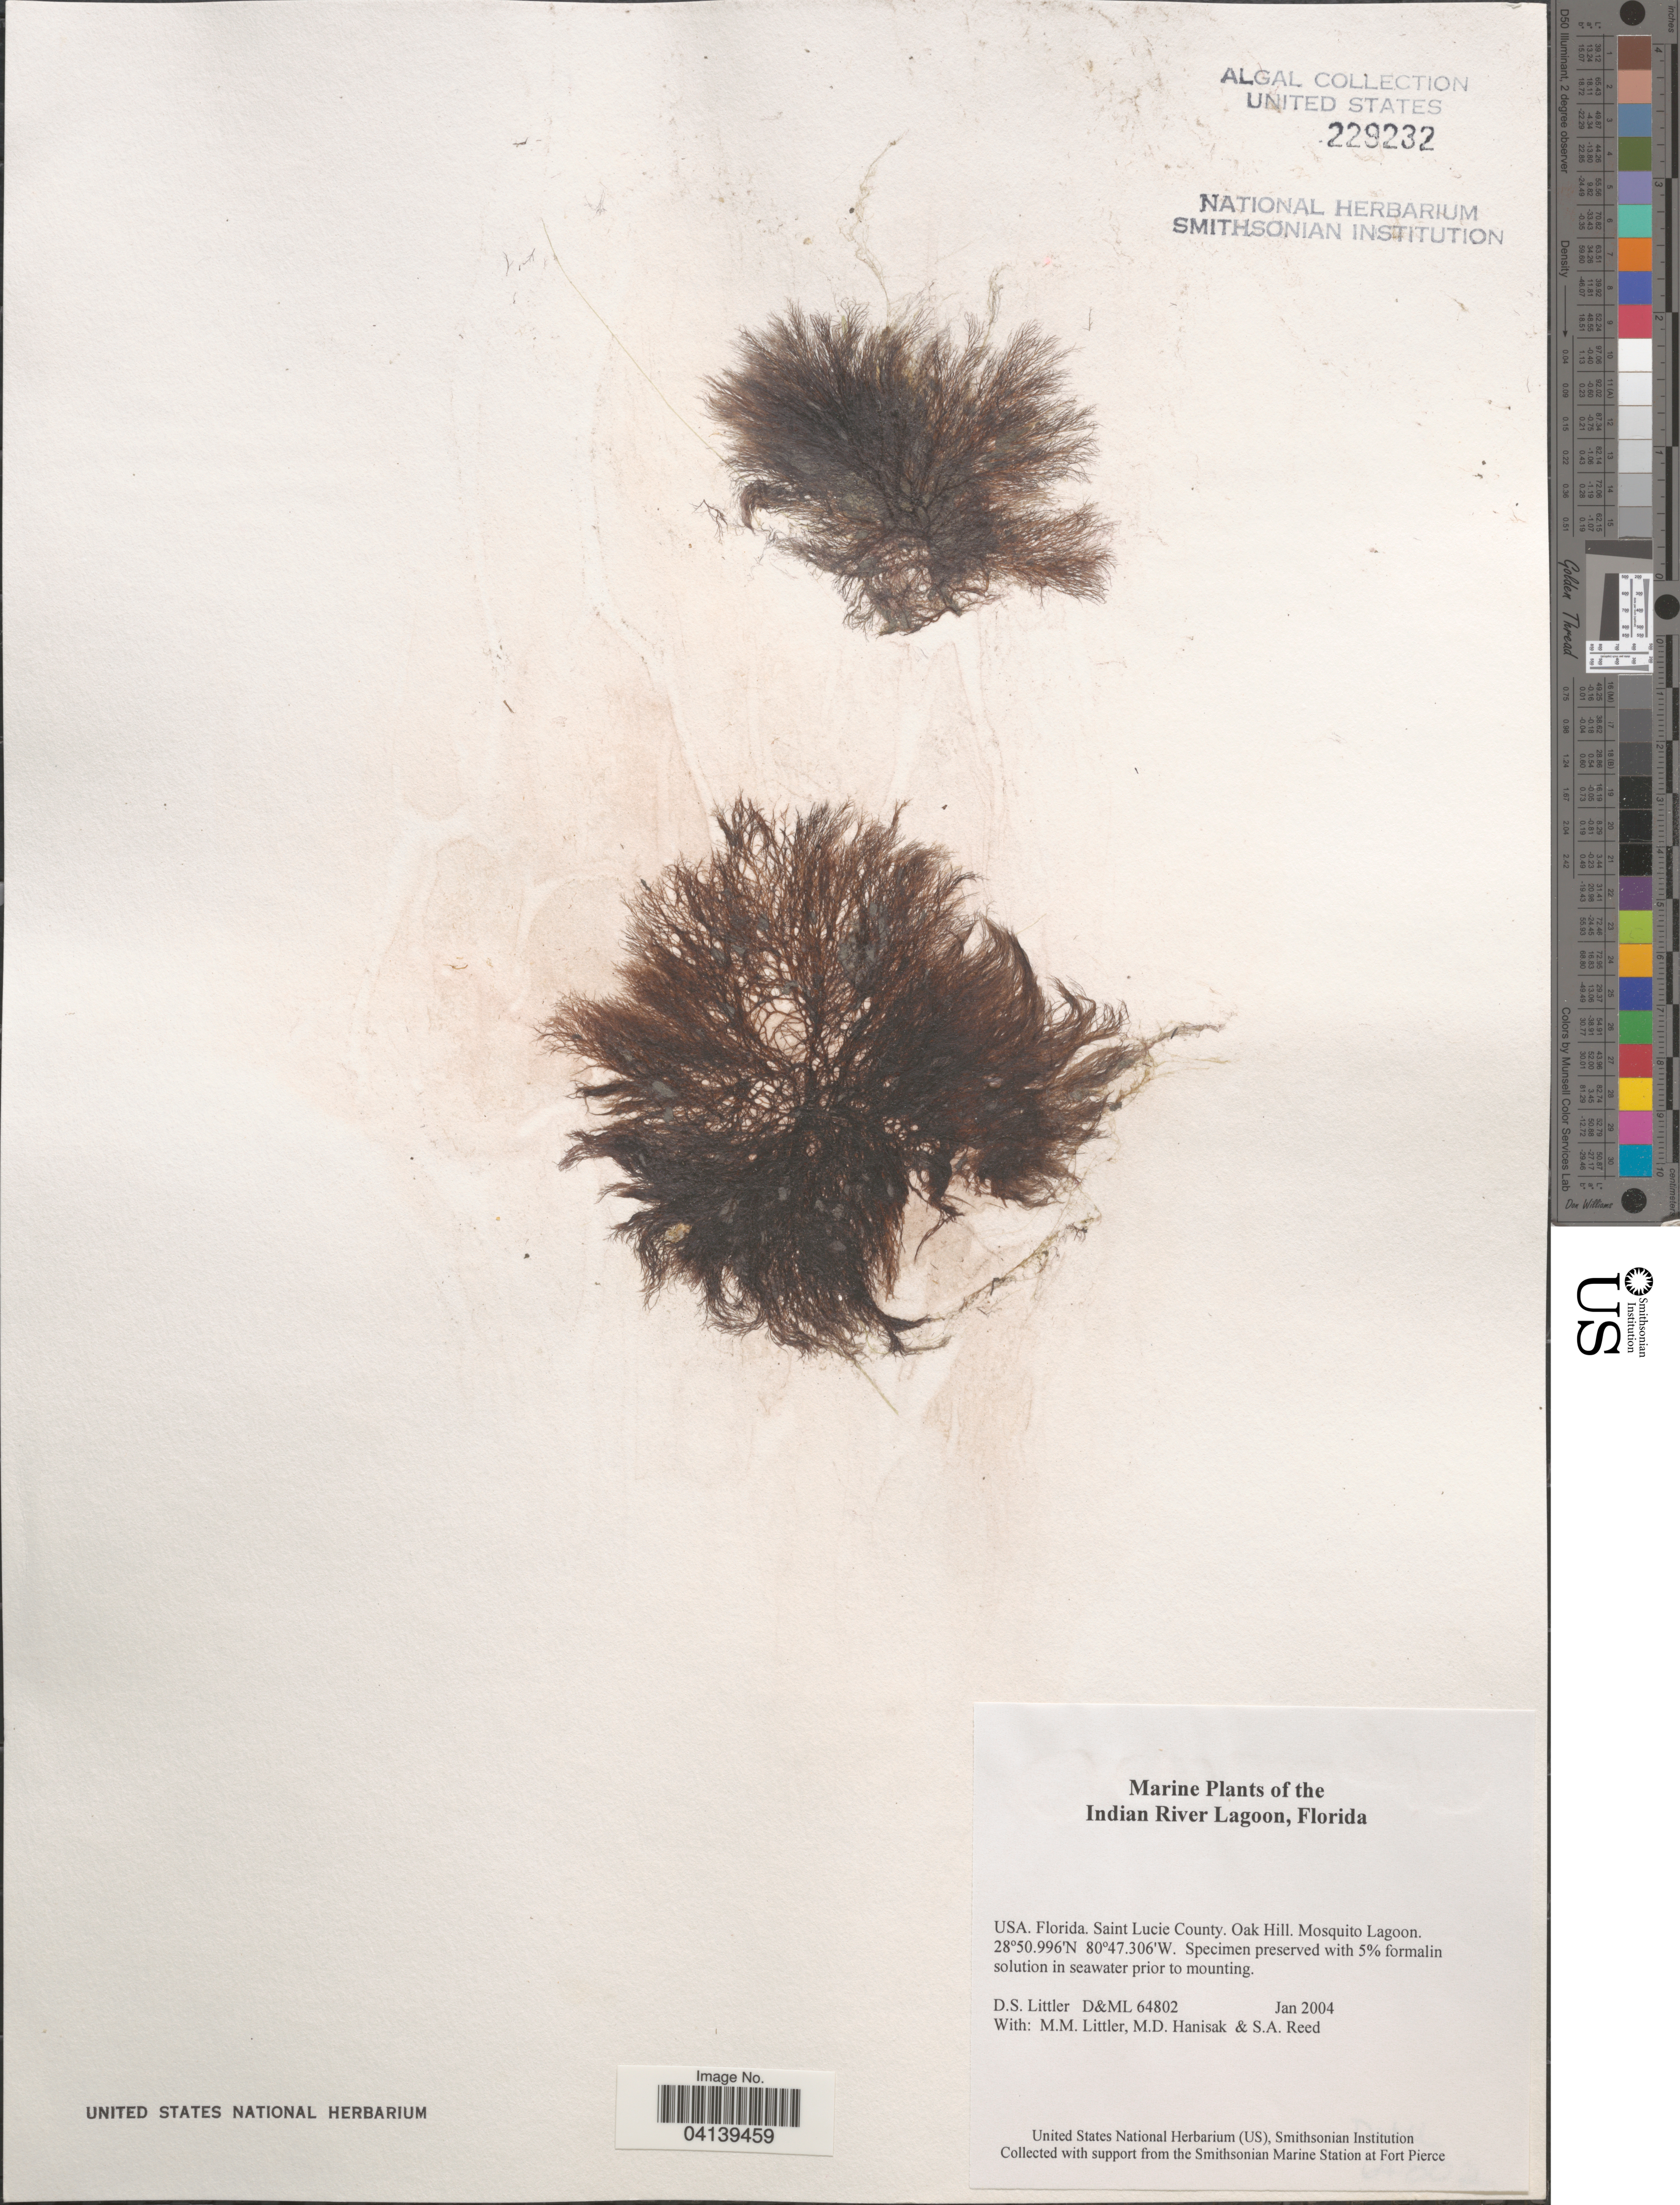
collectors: D. S. Littler, M. Hanisak & S. Reed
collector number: D&ML64802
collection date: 2004-01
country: United States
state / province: Florida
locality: Indian River Lagoon. Saint Lucie County. Oak Hill. Mosquito Lagoon.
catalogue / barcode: US 229232